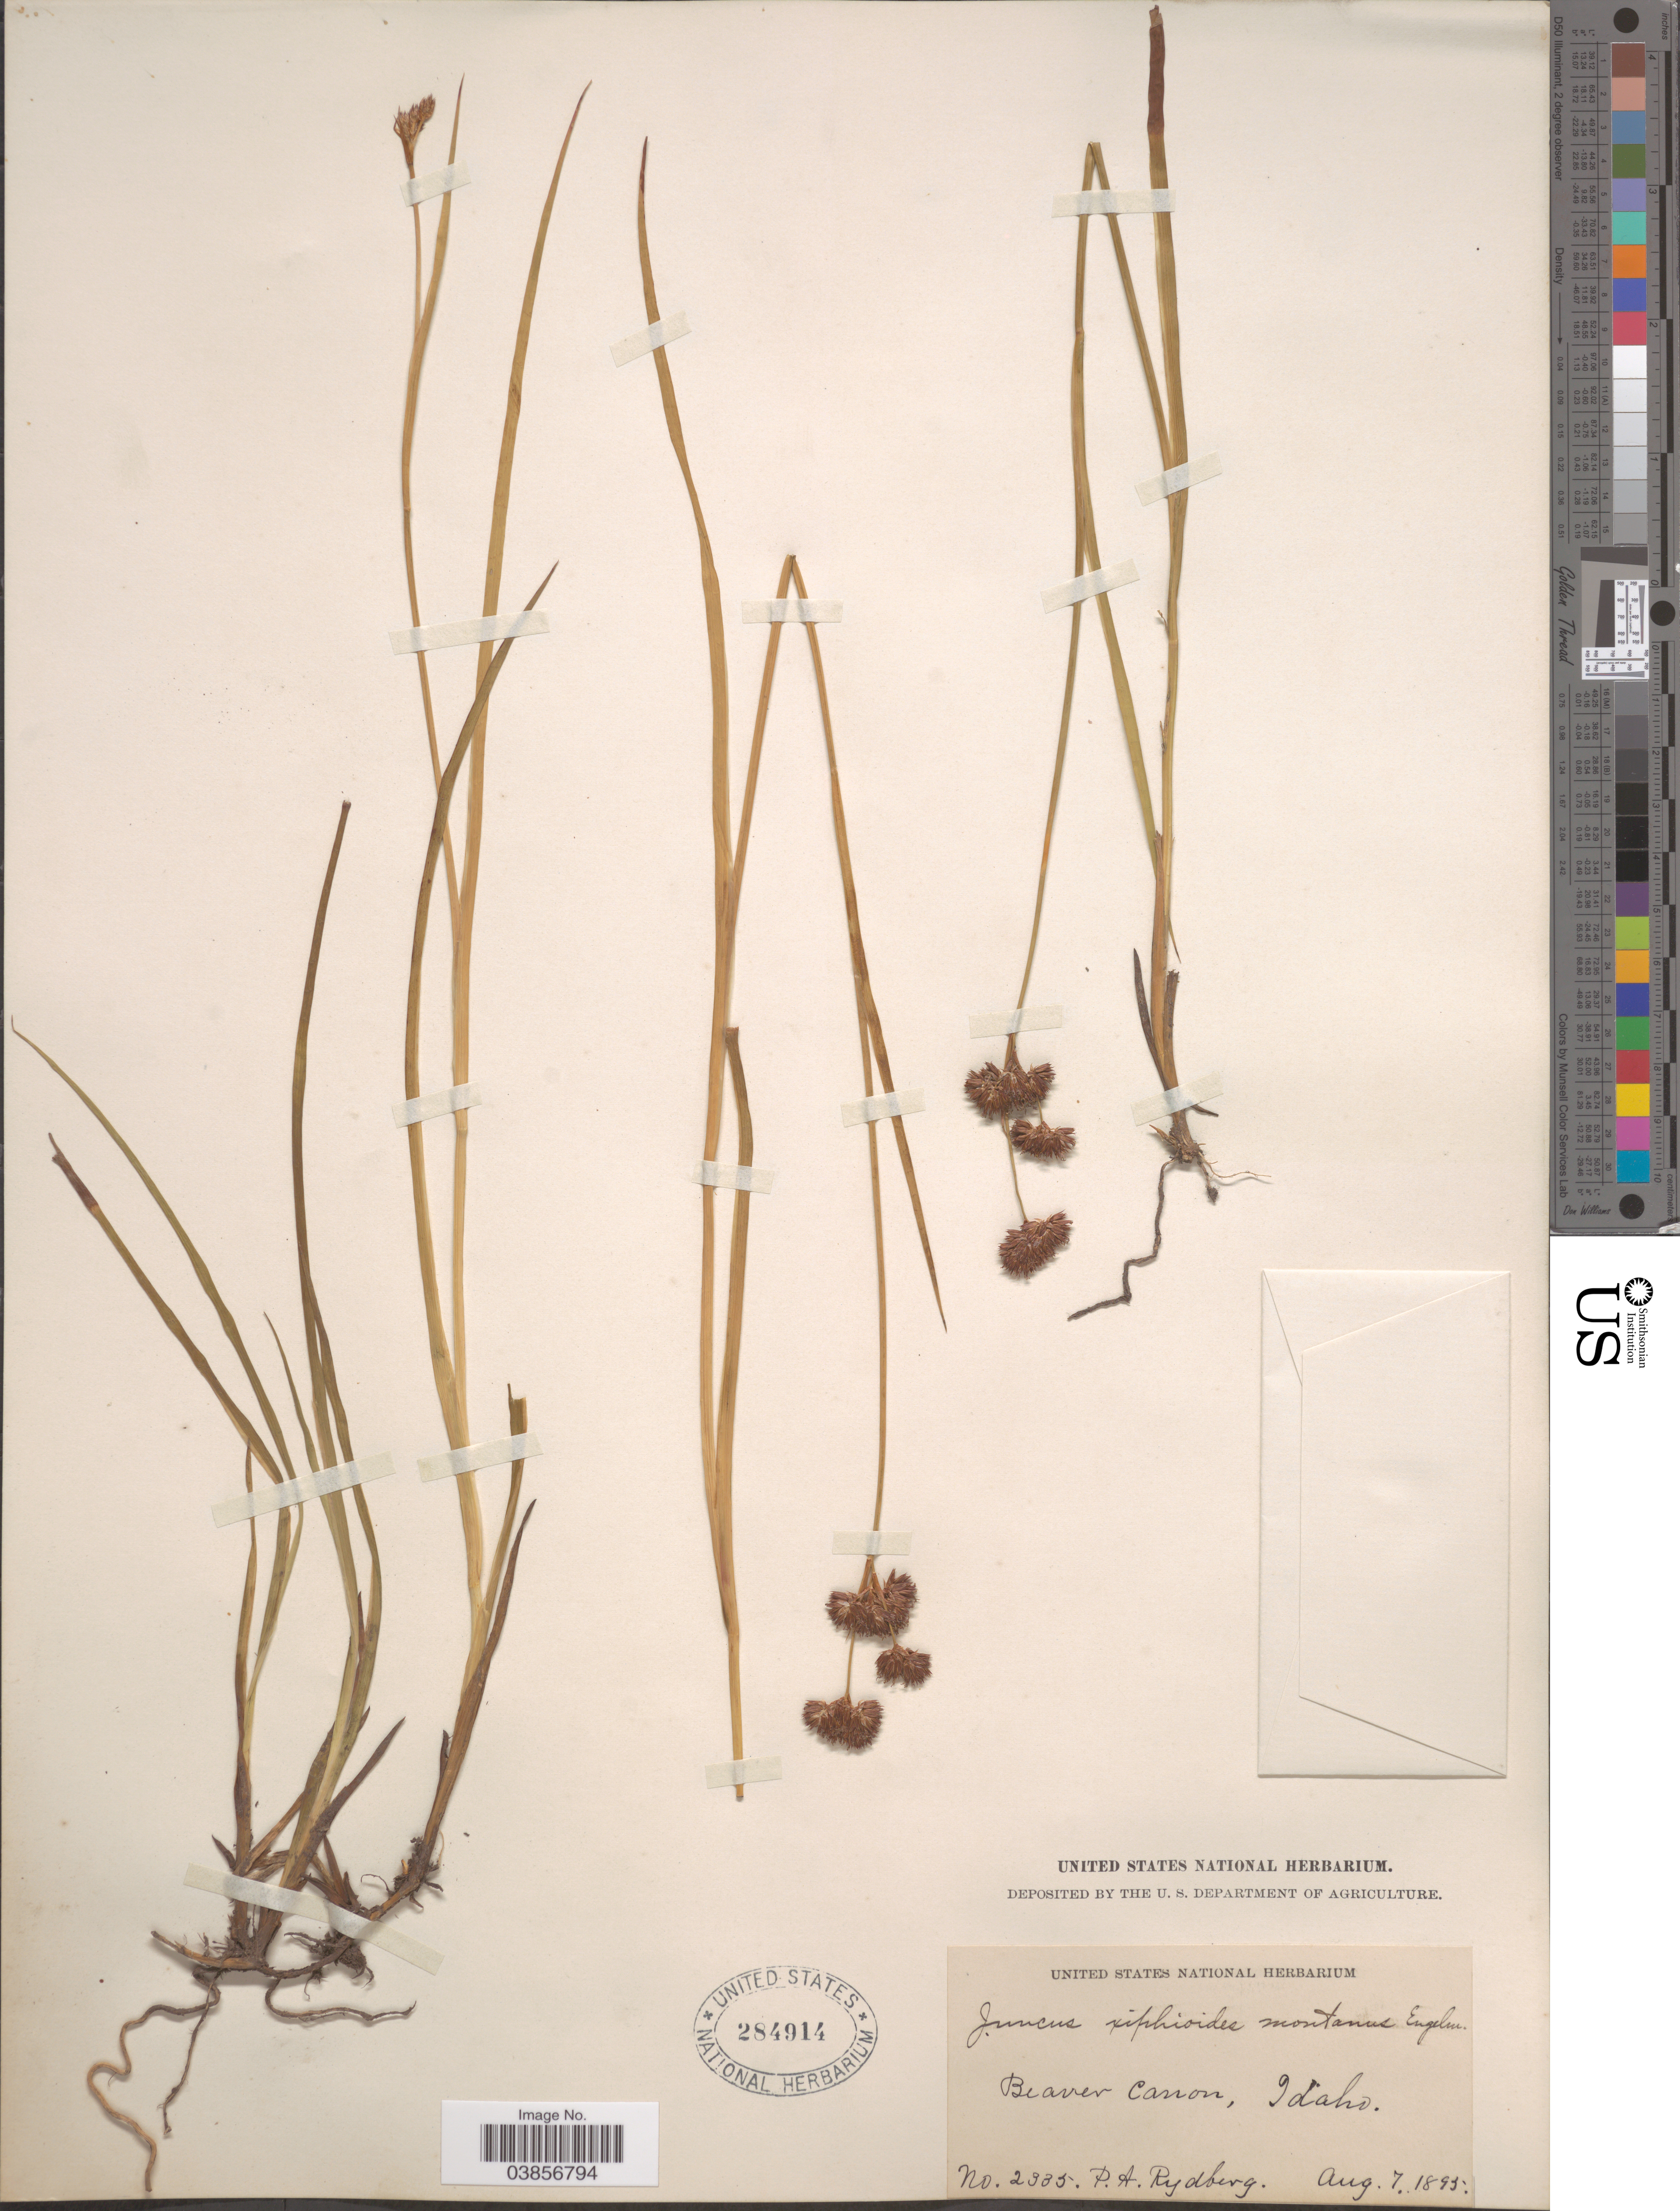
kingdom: Plantae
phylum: Tracheophyta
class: Liliopsida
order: Poales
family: Juncaceae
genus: Juncus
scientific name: Juncus saximontanus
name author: A. Nelson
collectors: P. A. Rydberg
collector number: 2335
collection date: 1895-08-07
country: United States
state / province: Idaho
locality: Beaver Canon.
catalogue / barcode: US 284914